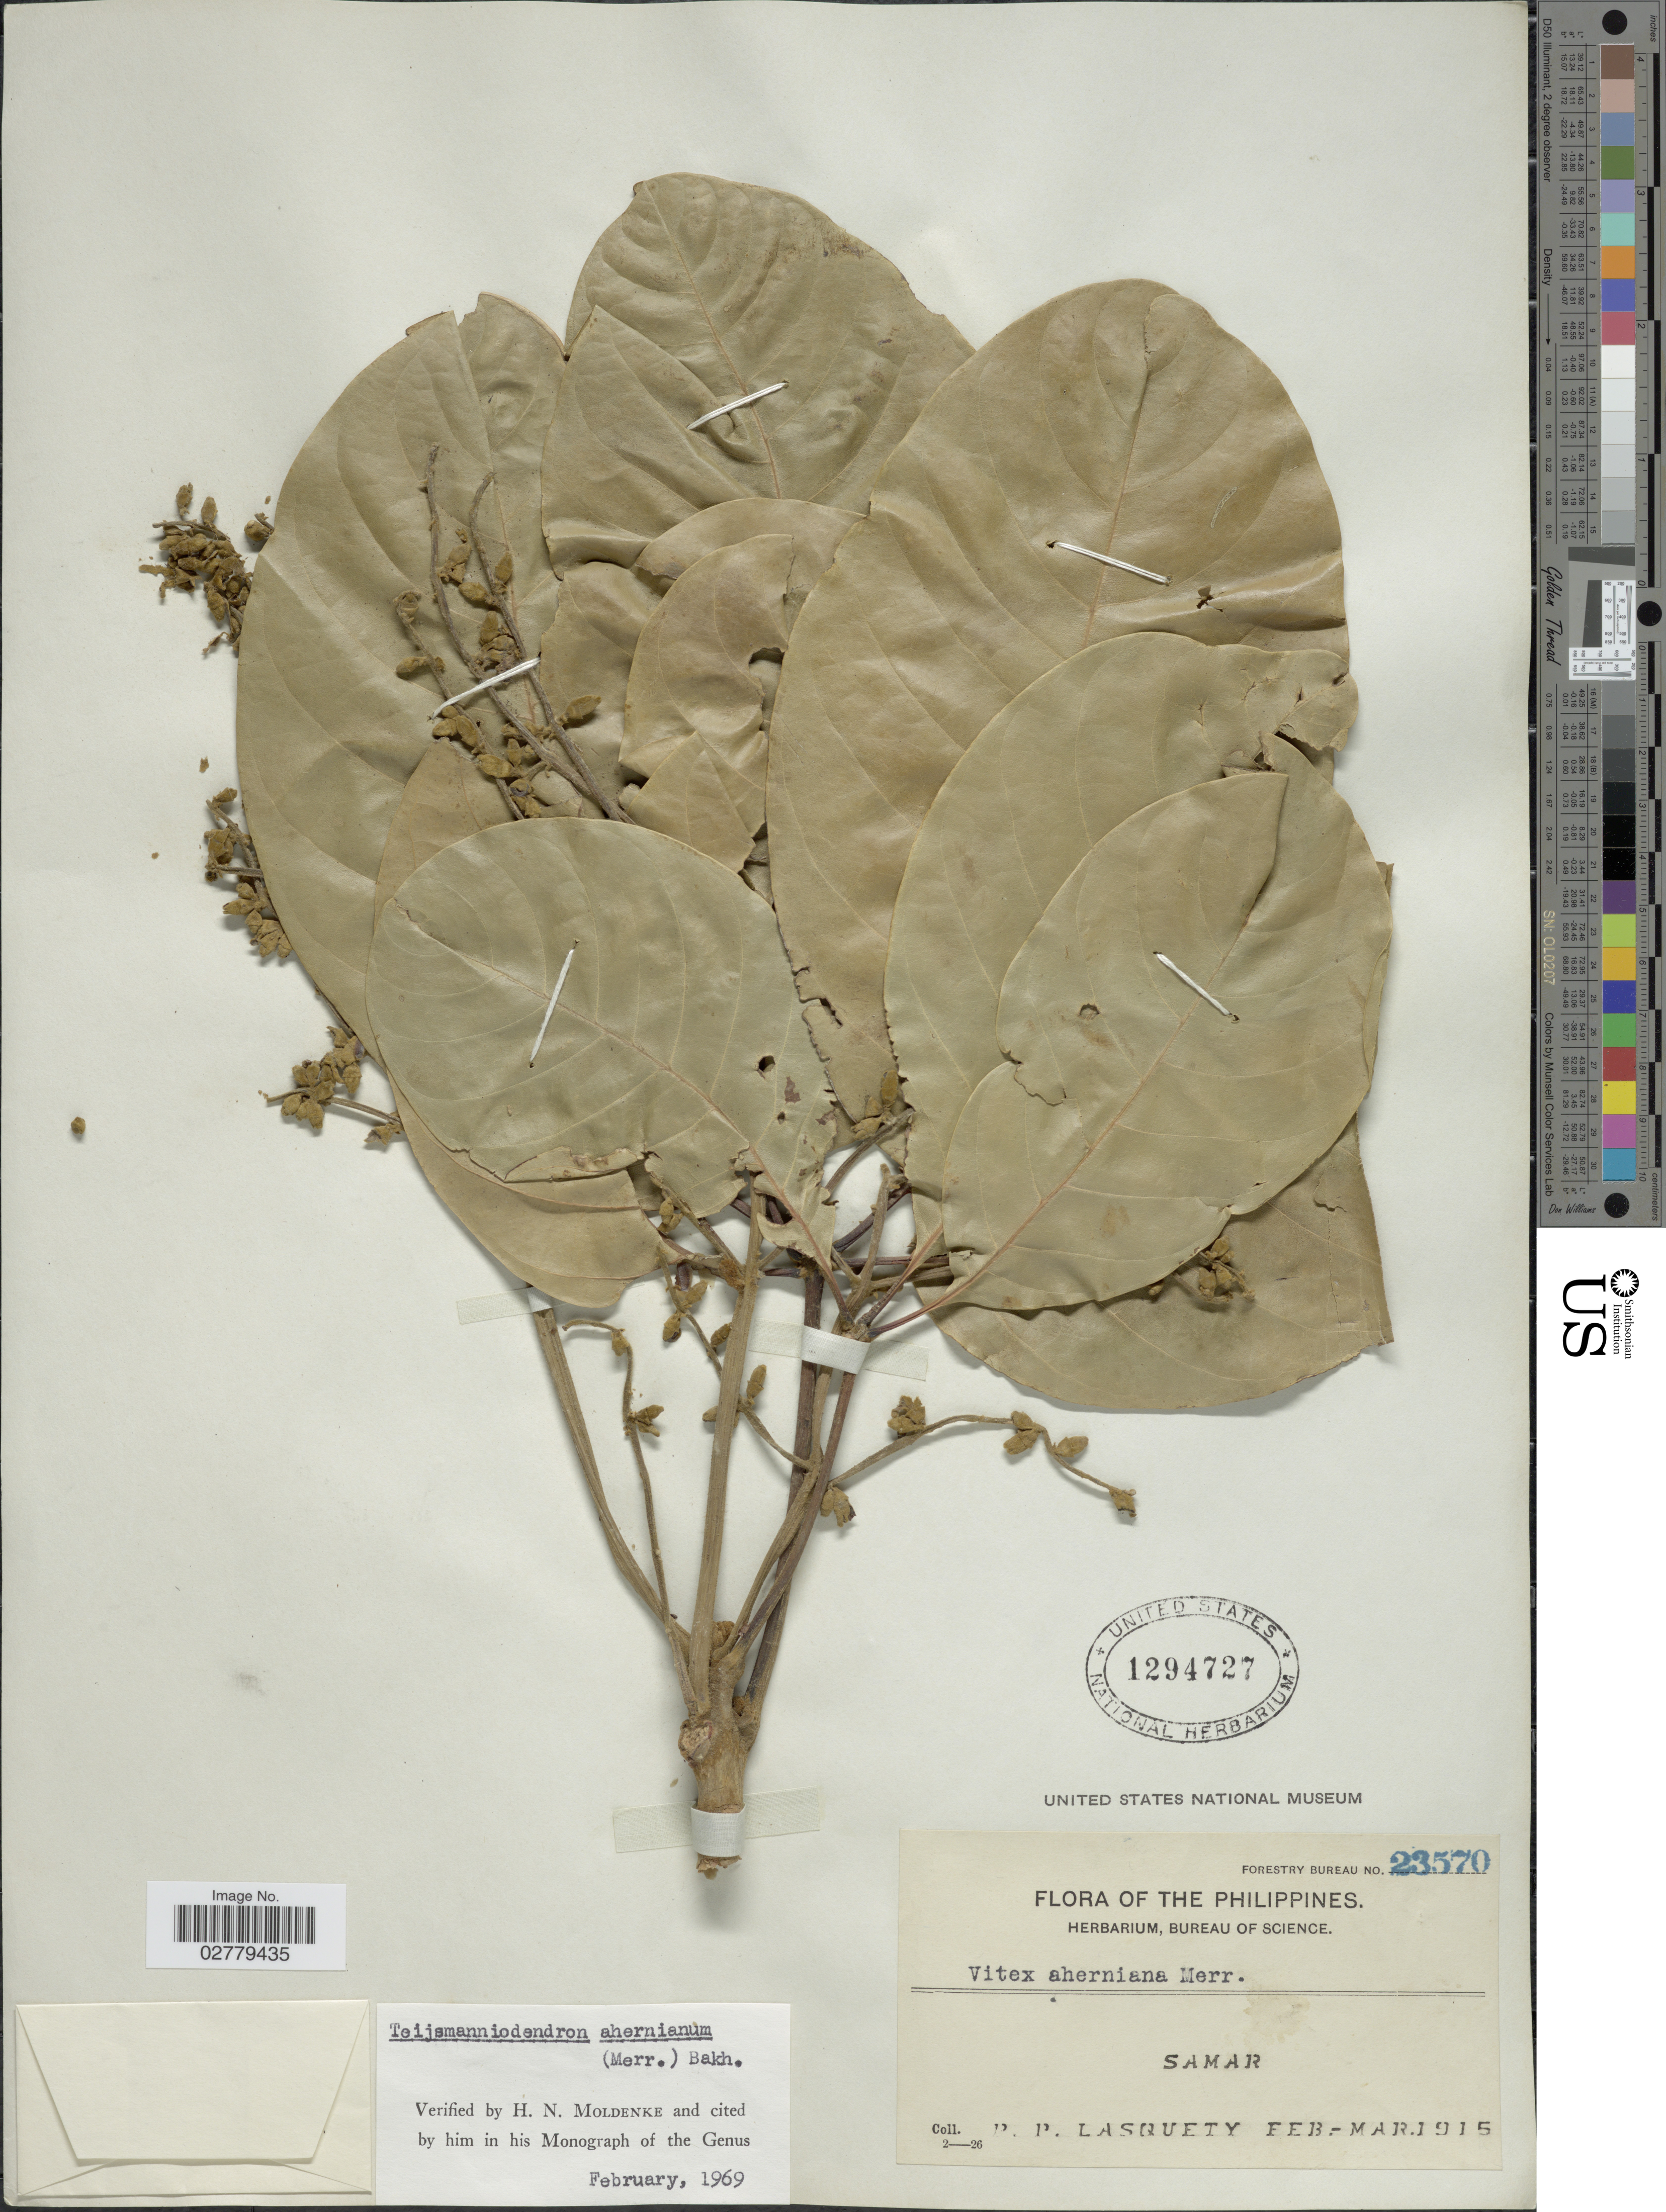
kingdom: Plantae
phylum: Tracheophyta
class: Magnoliopsida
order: Lamiales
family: Lamiaceae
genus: Teijsmanniodendron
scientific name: Teijsmanniodendron ahernianum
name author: (Merr.) Bakh.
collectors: P. Lasquety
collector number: Forestry Bureau 23570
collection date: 1915-02/1915-03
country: Philippines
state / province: Eastern Visayas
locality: Samar.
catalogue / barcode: US 1294727